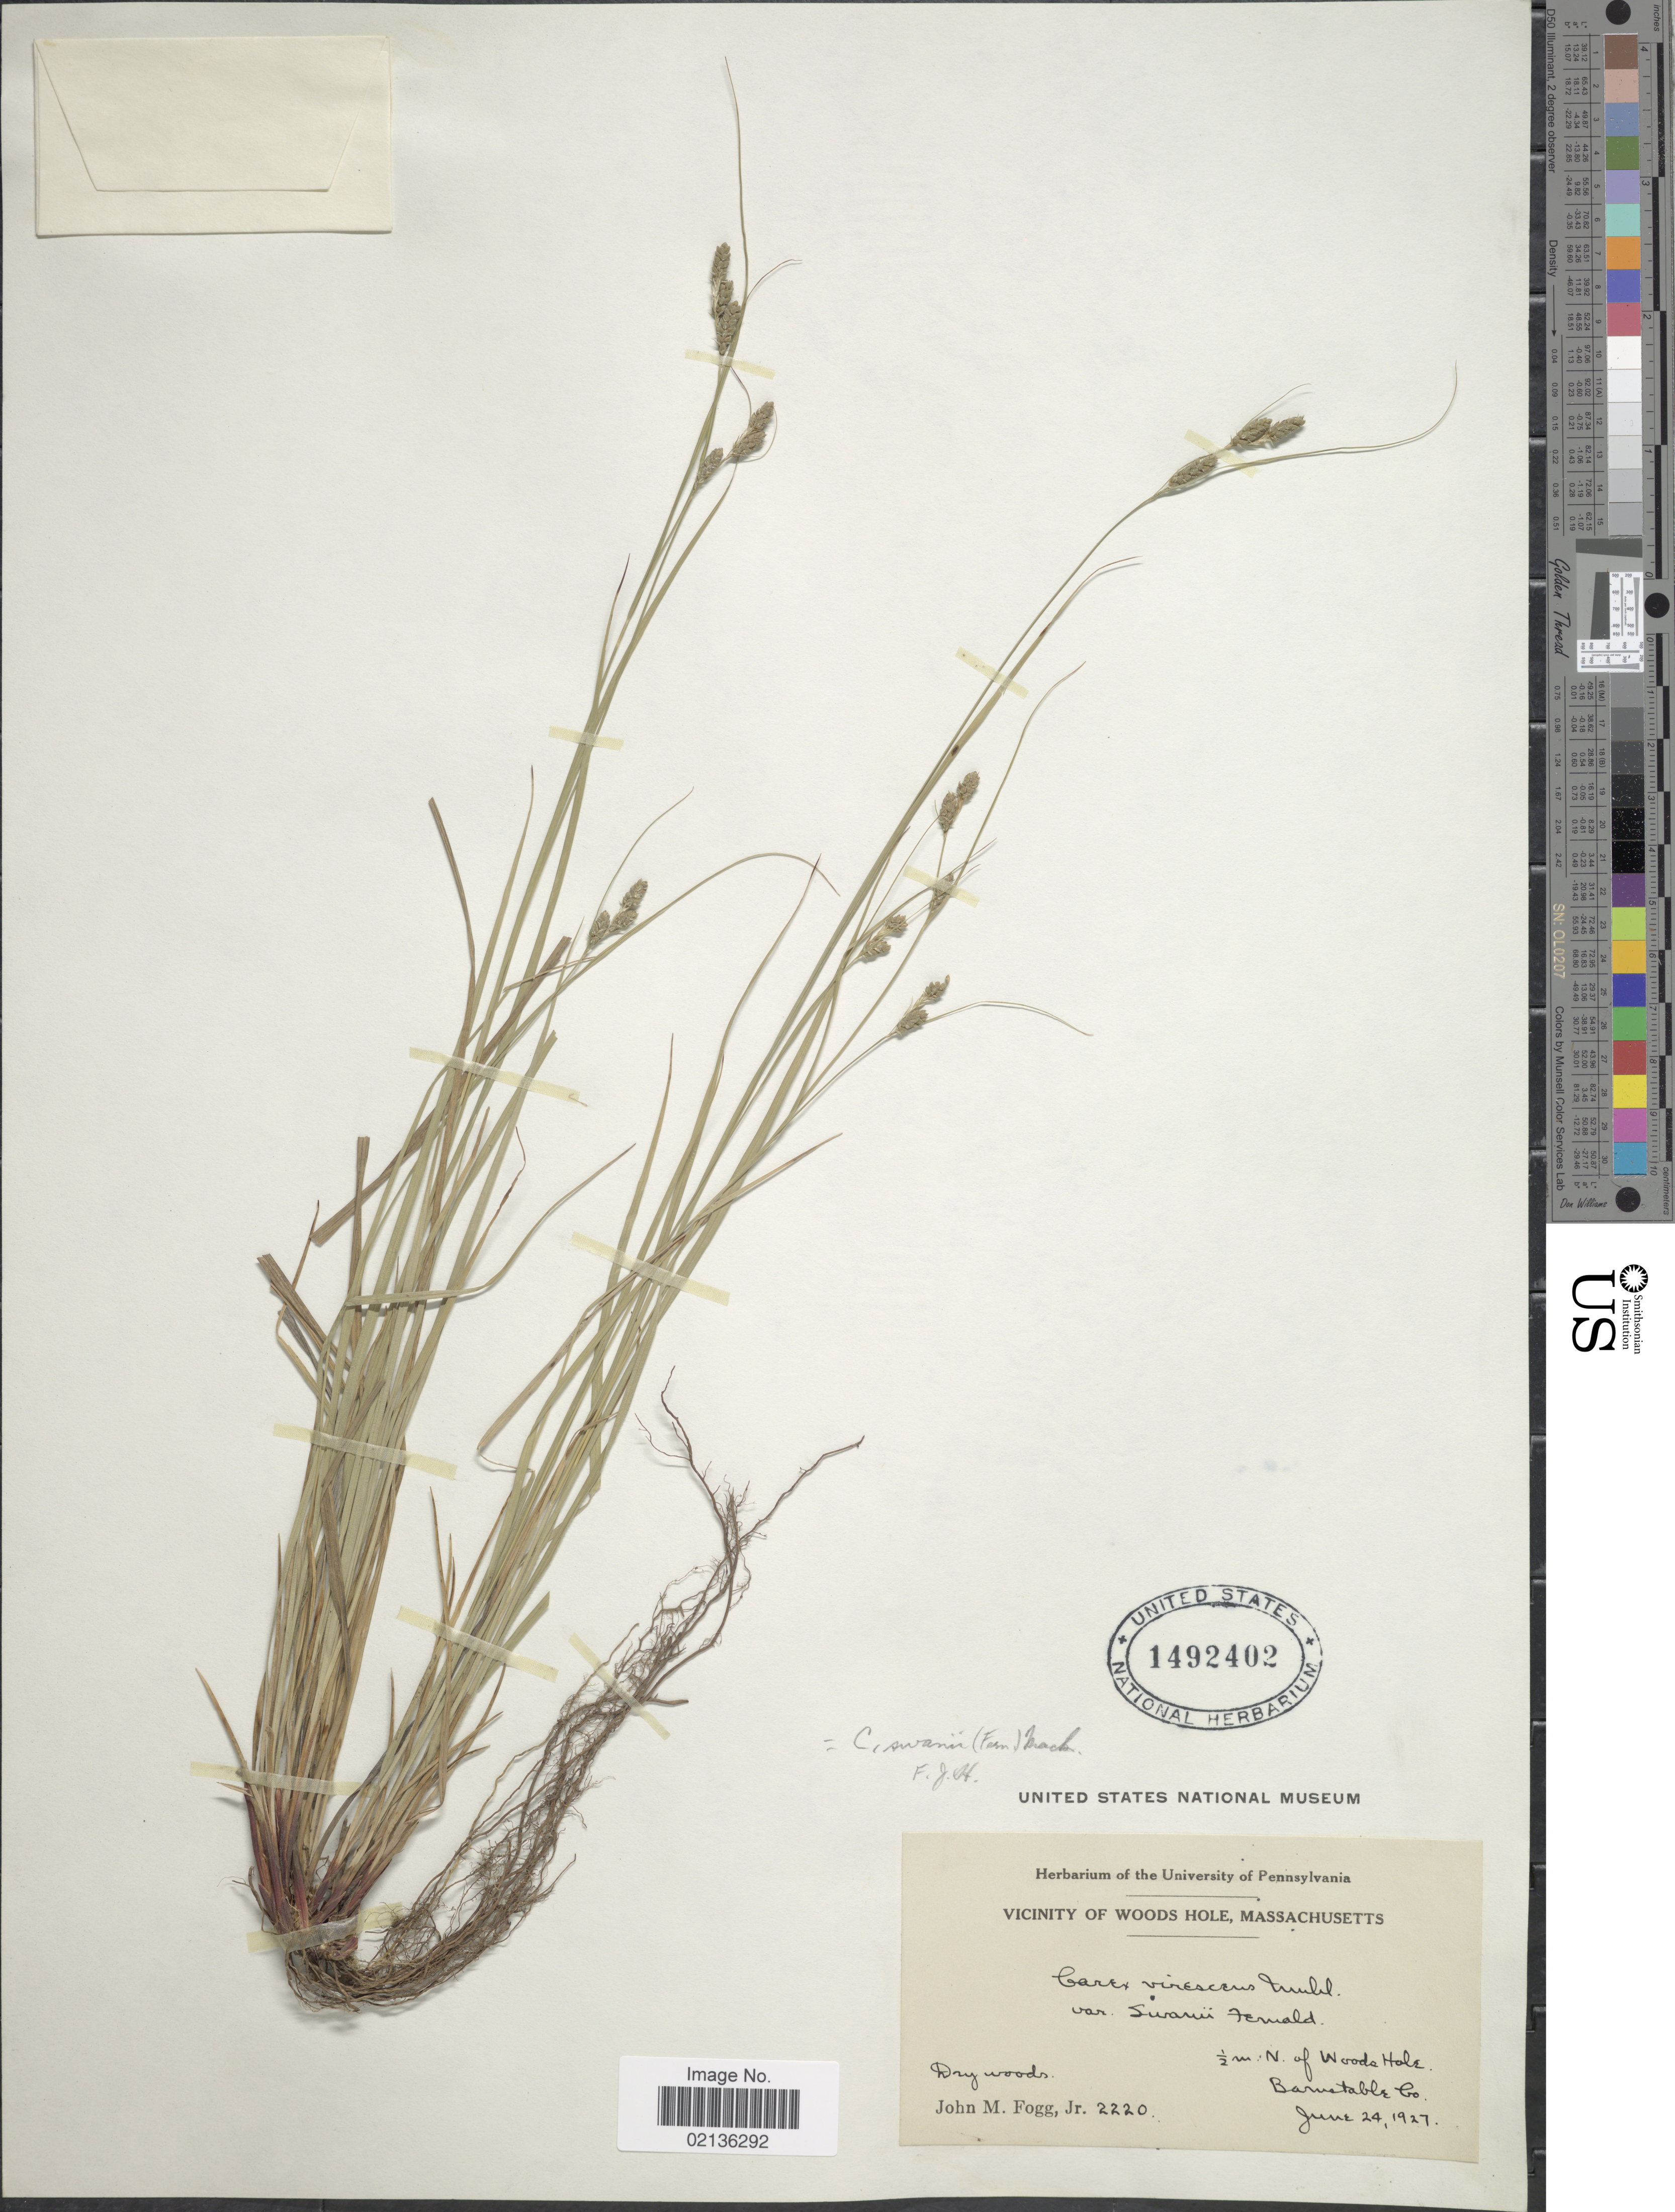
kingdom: Plantae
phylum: Tracheophyta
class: Liliopsida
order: Poales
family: Cyperaceae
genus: Carex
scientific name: Carex swanii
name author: (Fernald) Mack.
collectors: J. Fogg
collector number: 2220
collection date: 1927-06-24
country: United States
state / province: Massachusetts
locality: Vicinity of Woods Hole, ½ mi. N. of Woods Hole, Barnstable Co.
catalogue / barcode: US 1492402